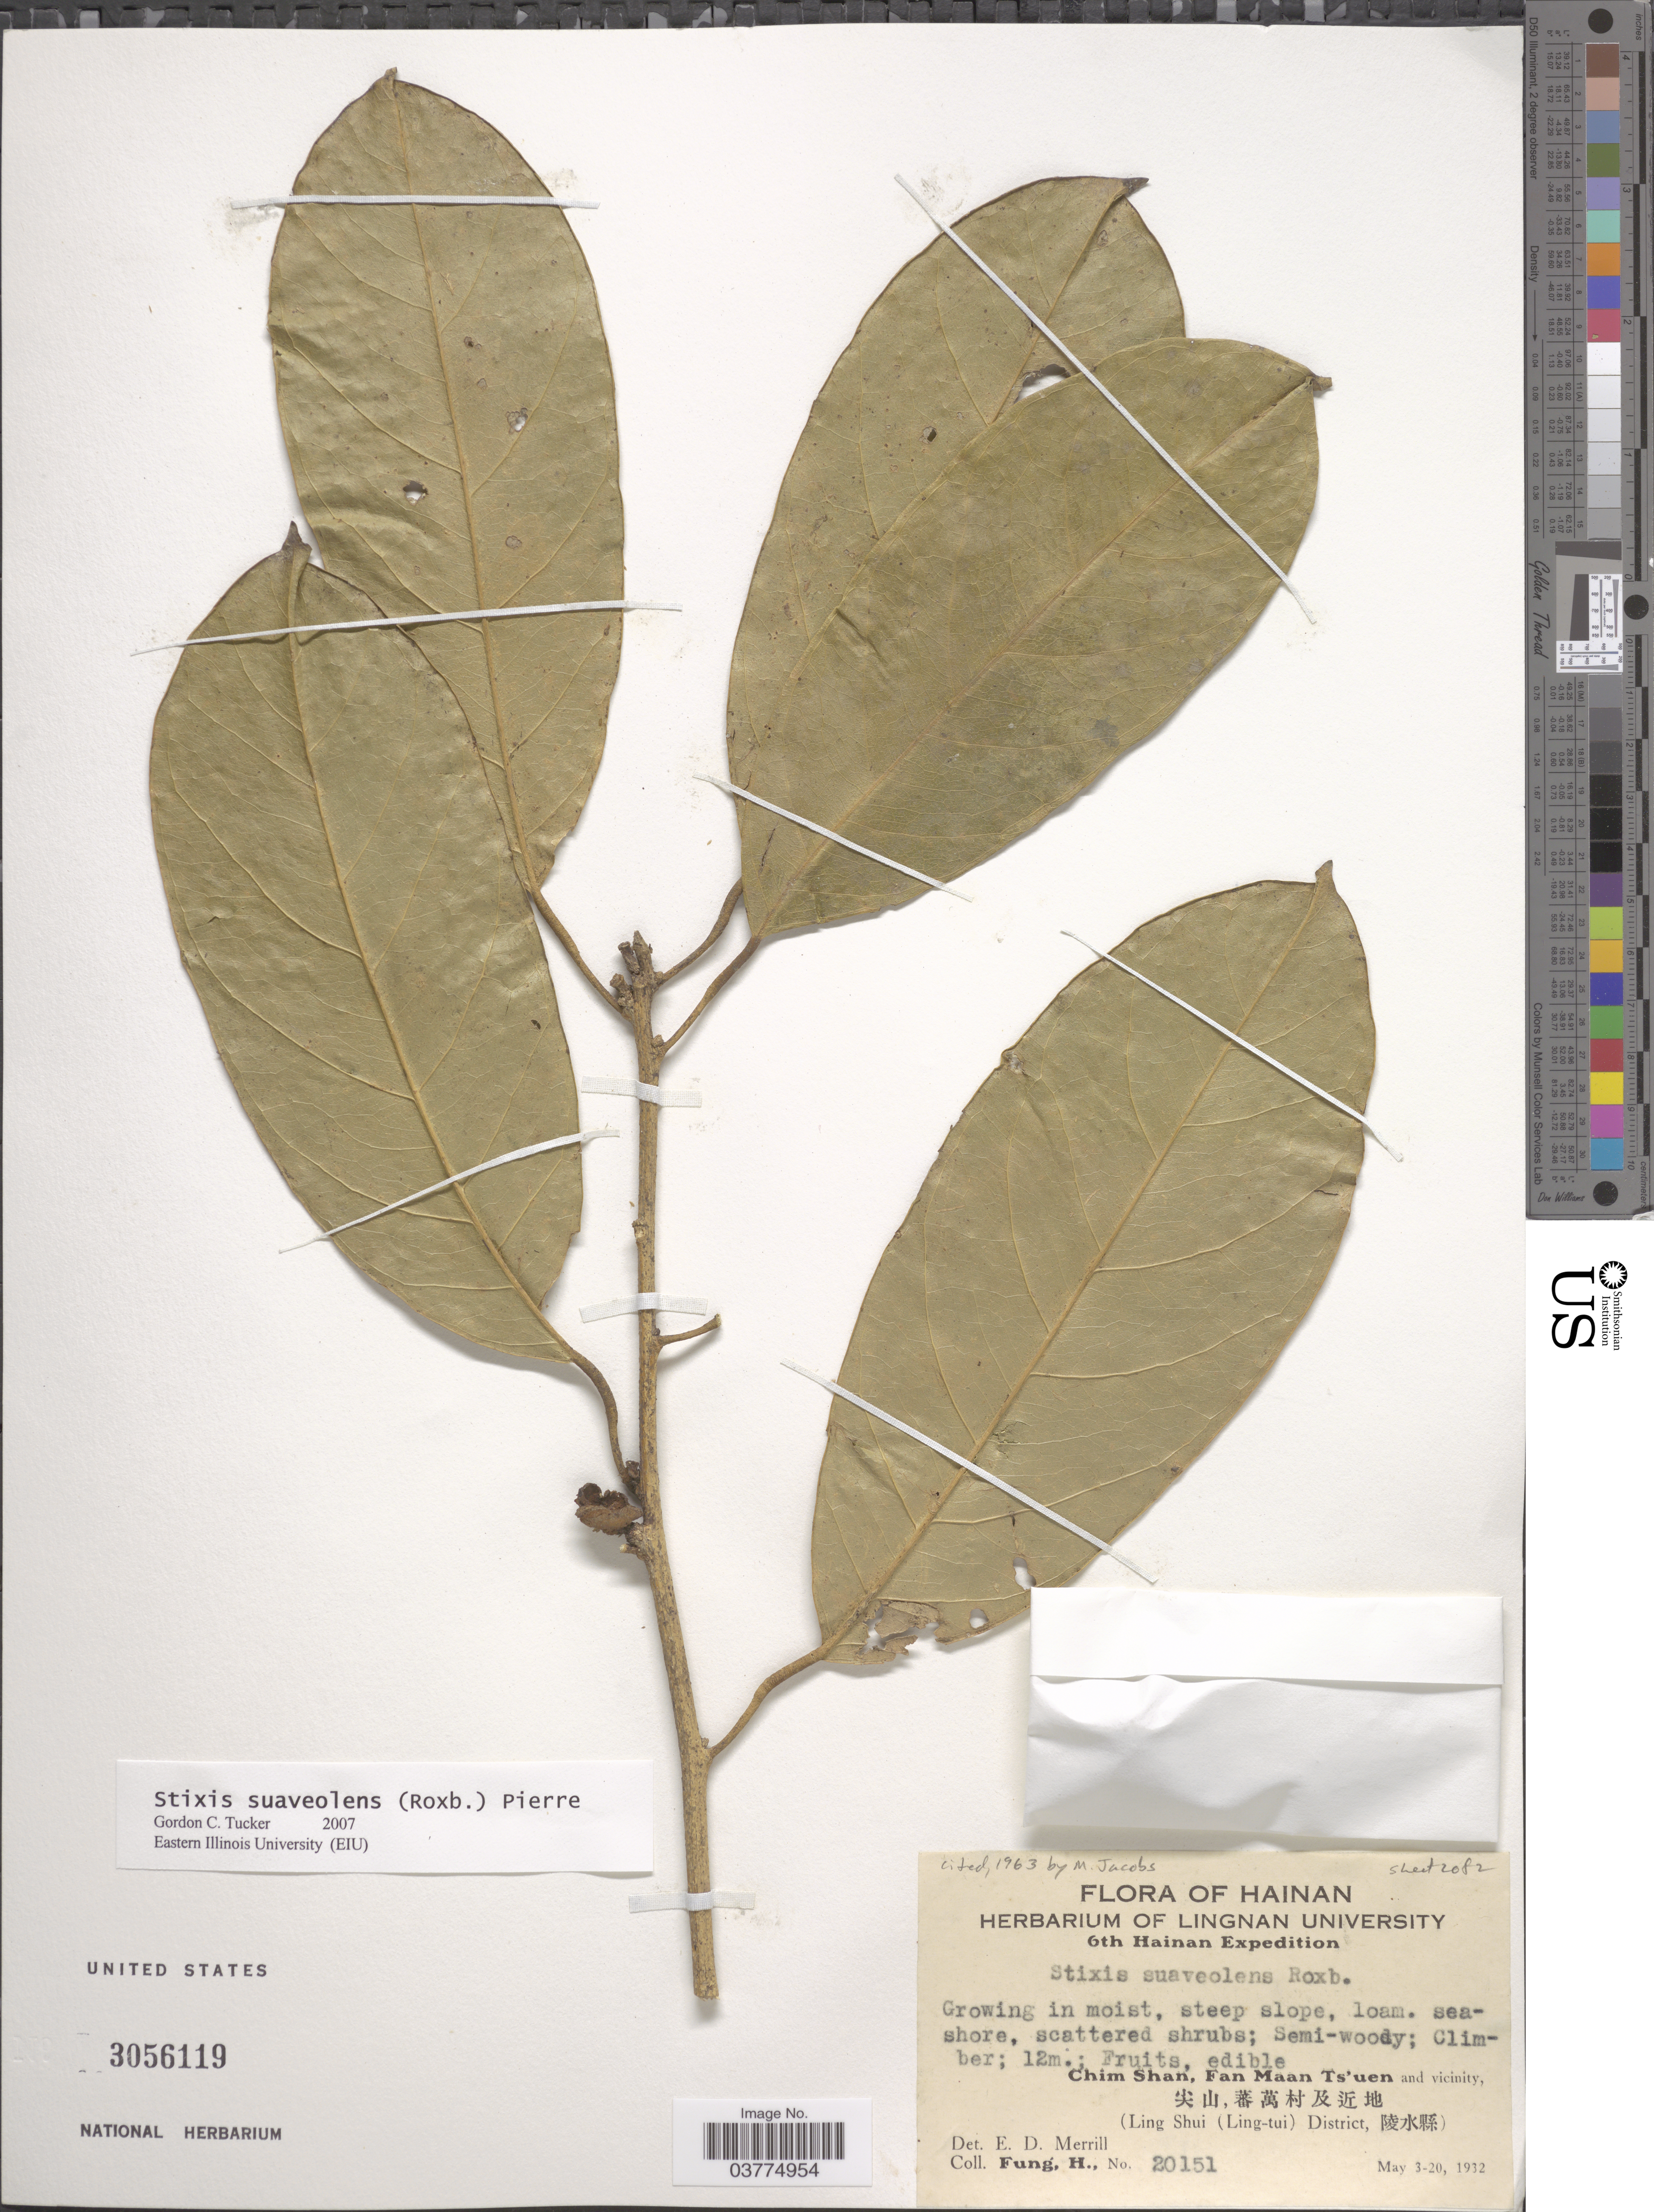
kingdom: Plantae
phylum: Tracheophyta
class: Magnoliopsida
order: Brassicales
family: Stixaceae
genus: Stixis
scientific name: Stixis suaveolens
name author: (Roxburgh) Baill.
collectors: H. Fung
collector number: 20151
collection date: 1932-05-03/1932-05-20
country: China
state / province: Hainan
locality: Chim Shan, Fan Maan Ts'uen and vicinity, X, X. (Ling Shui (Ling-tui) District, X).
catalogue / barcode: US 3056119